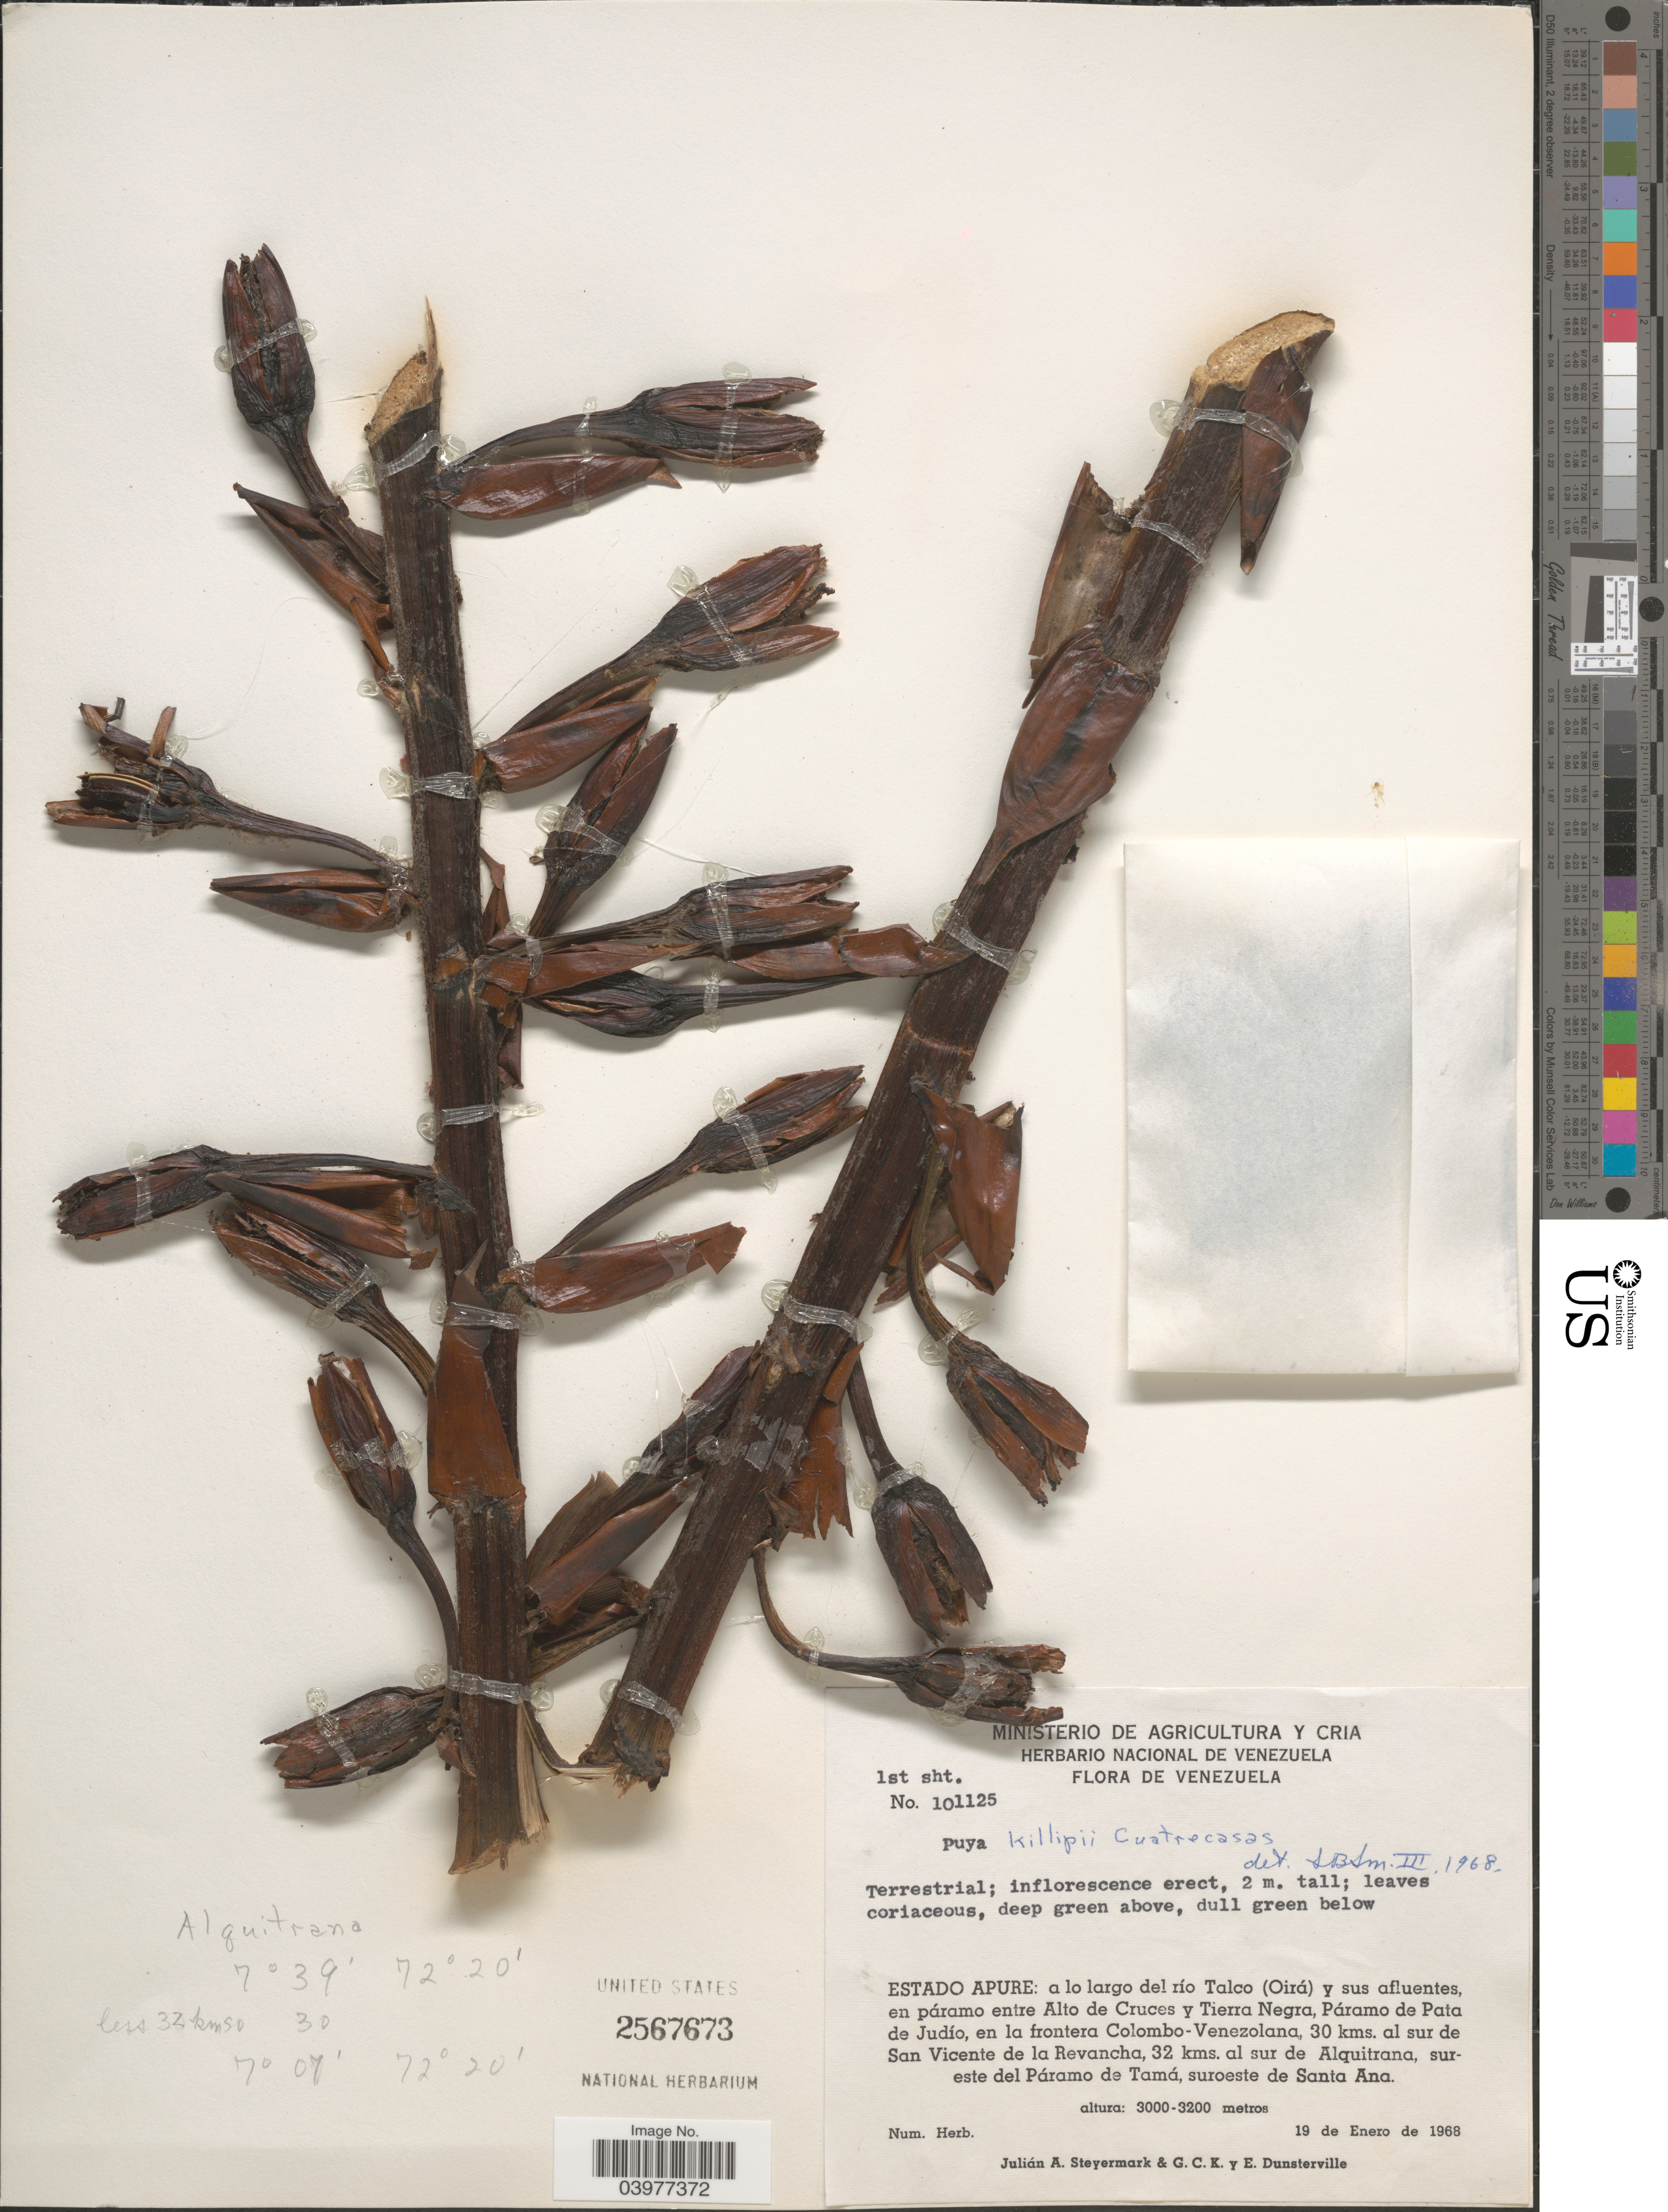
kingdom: Plantae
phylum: Tracheophyta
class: Liliopsida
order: Poales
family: Bromeliaceae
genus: Puya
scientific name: Puya killipii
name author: Cuatrec.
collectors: J. Steyermark, G. C. K. Dunsterville & E. Dunsterville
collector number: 101125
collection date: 1968-01-19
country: Venezuela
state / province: Apure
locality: A lo largo del río Talco (Oirá) y sus afluentes, en páramo entre Alto de Cruces y Tierra Negra, Páramo de Pata de Judío, en la frontera Colombo-Venezolano, 30 kms. al sur de San Vicente de la Revencha, 32 kms. al sur de Alquitrana, sureste del Páramo de Tamá, suroeste de Santa Ana.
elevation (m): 3000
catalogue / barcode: US 2567673